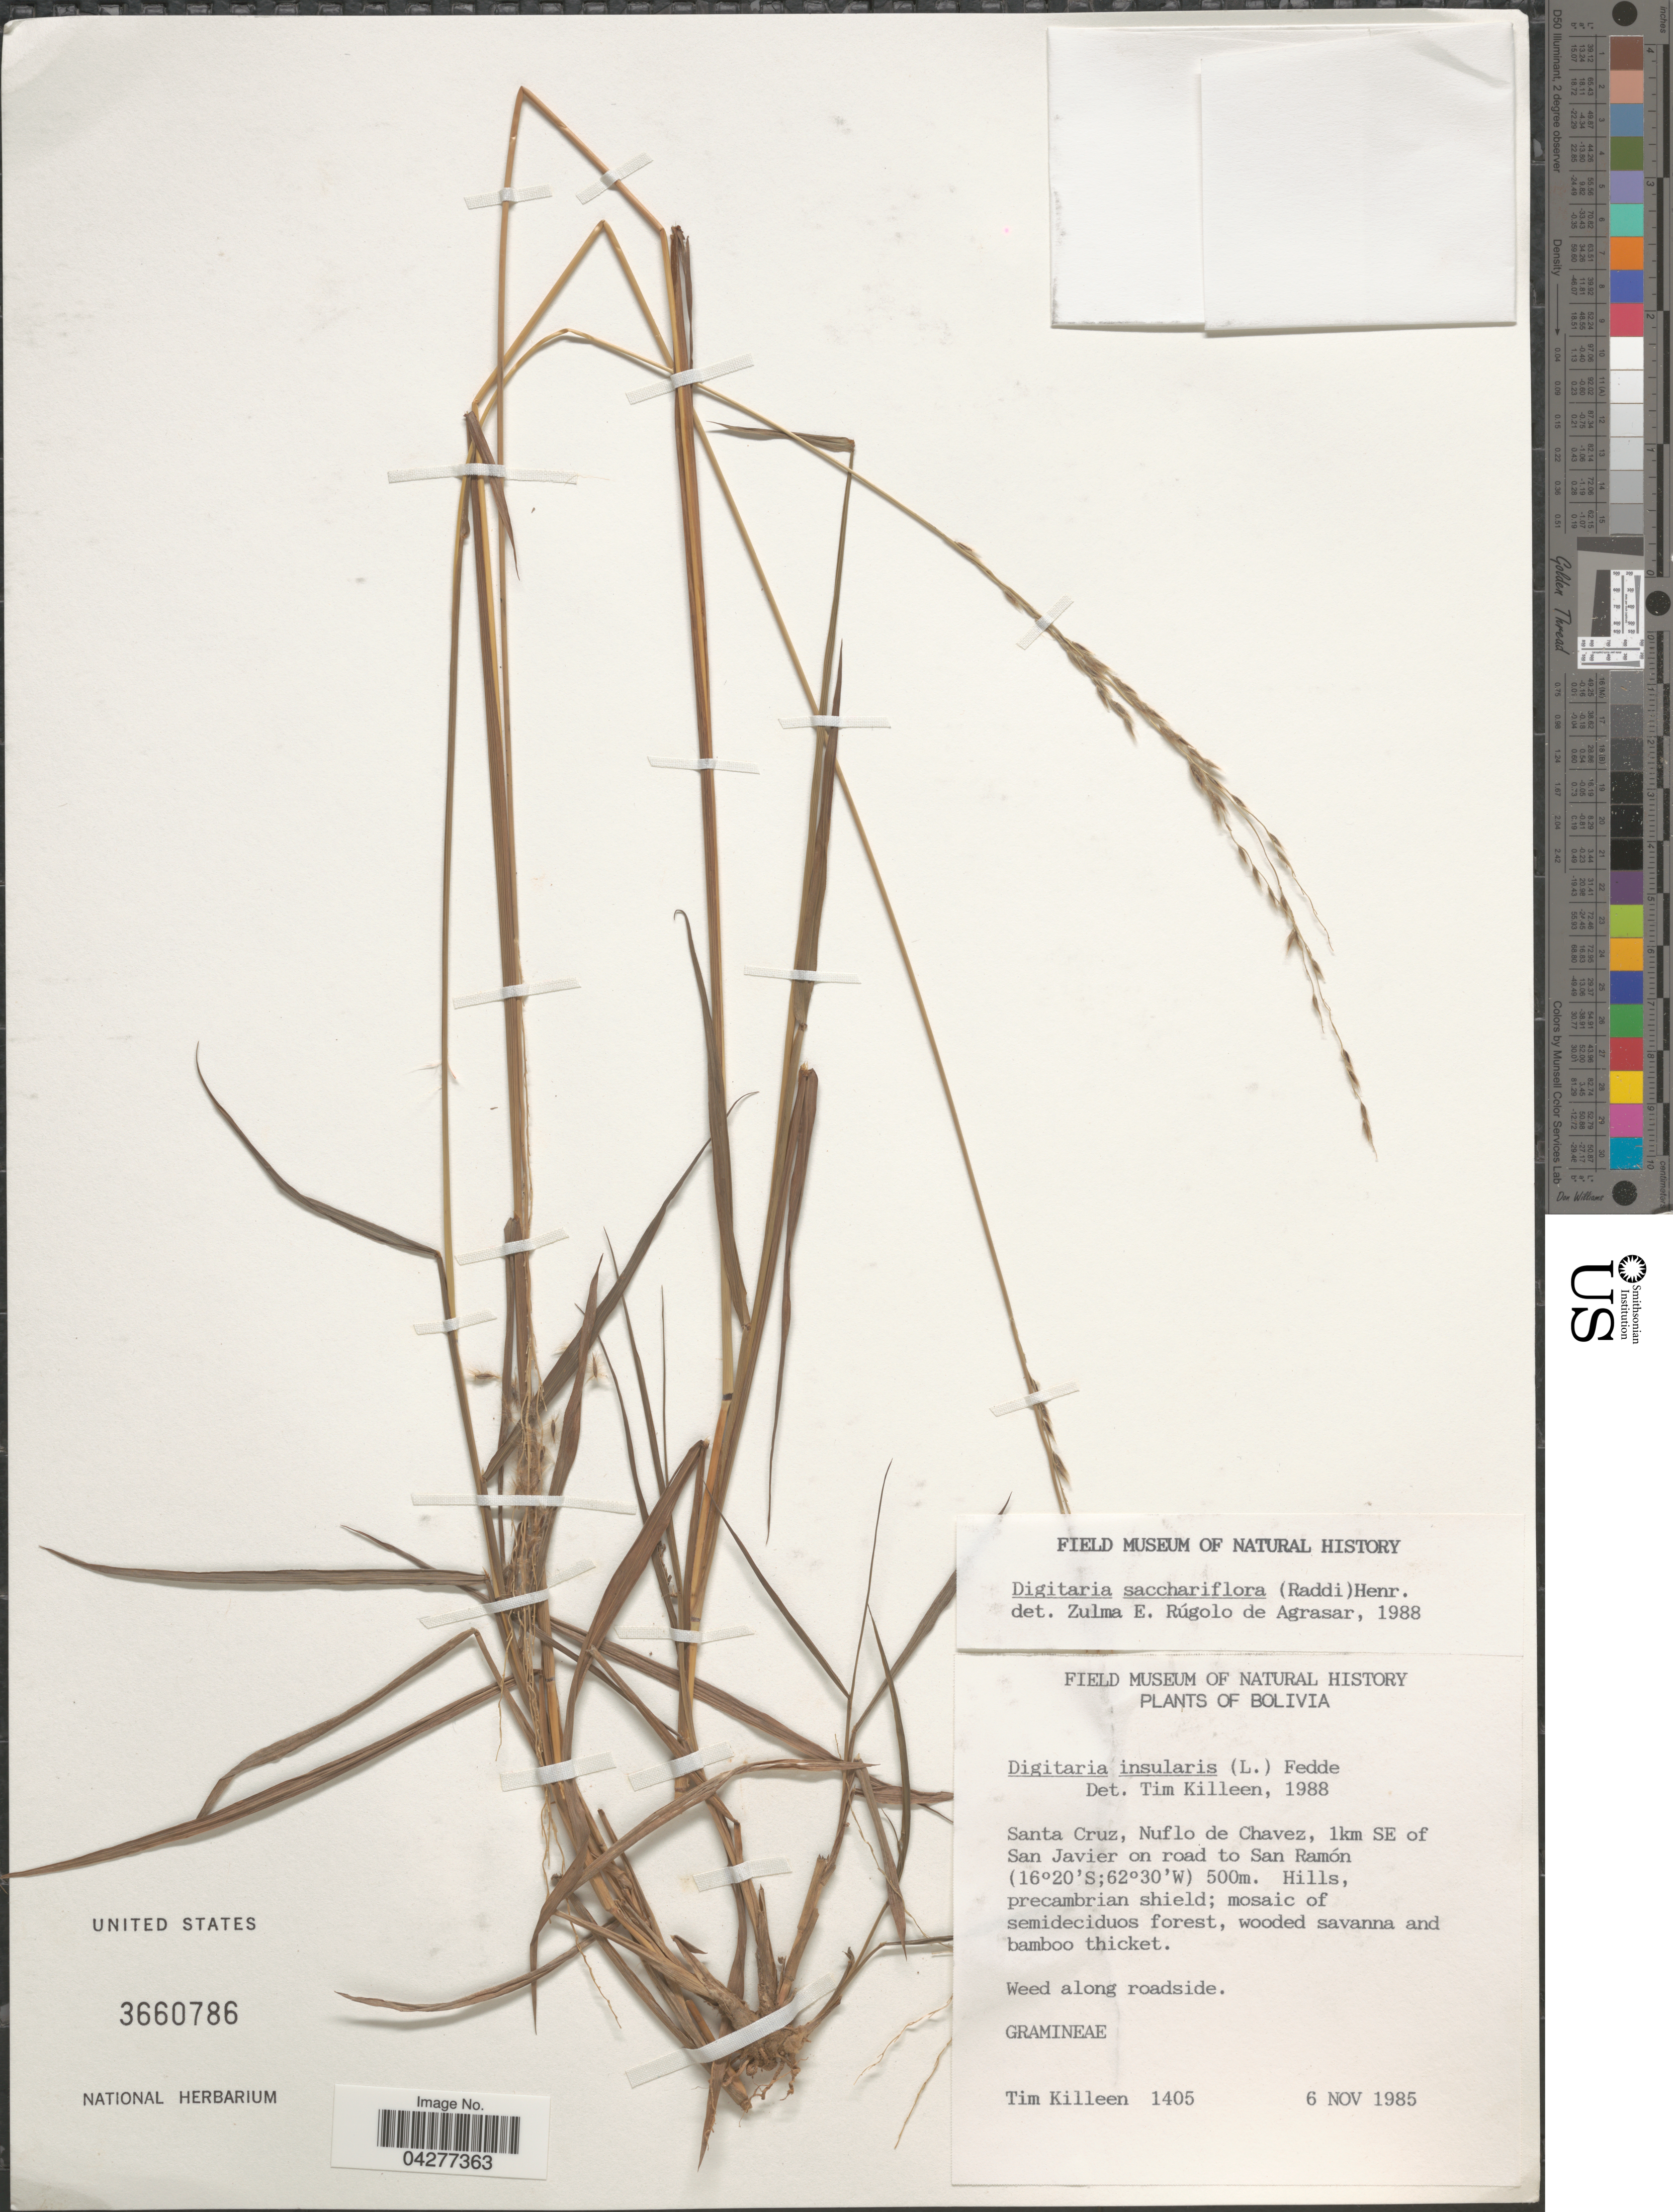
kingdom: Plantae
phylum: Tracheophyta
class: Liliopsida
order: Poales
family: Poaceae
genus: Digitaria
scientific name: Digitaria sacchariflora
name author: (Nees) Henr.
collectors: T. J. Killeen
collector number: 1405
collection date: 1985-11-06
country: Bolivia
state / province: Santa Cruz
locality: Nuflo de Chavez, 1km SE of San Javier on road to San Ramón.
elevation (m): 500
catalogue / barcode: US 3660786